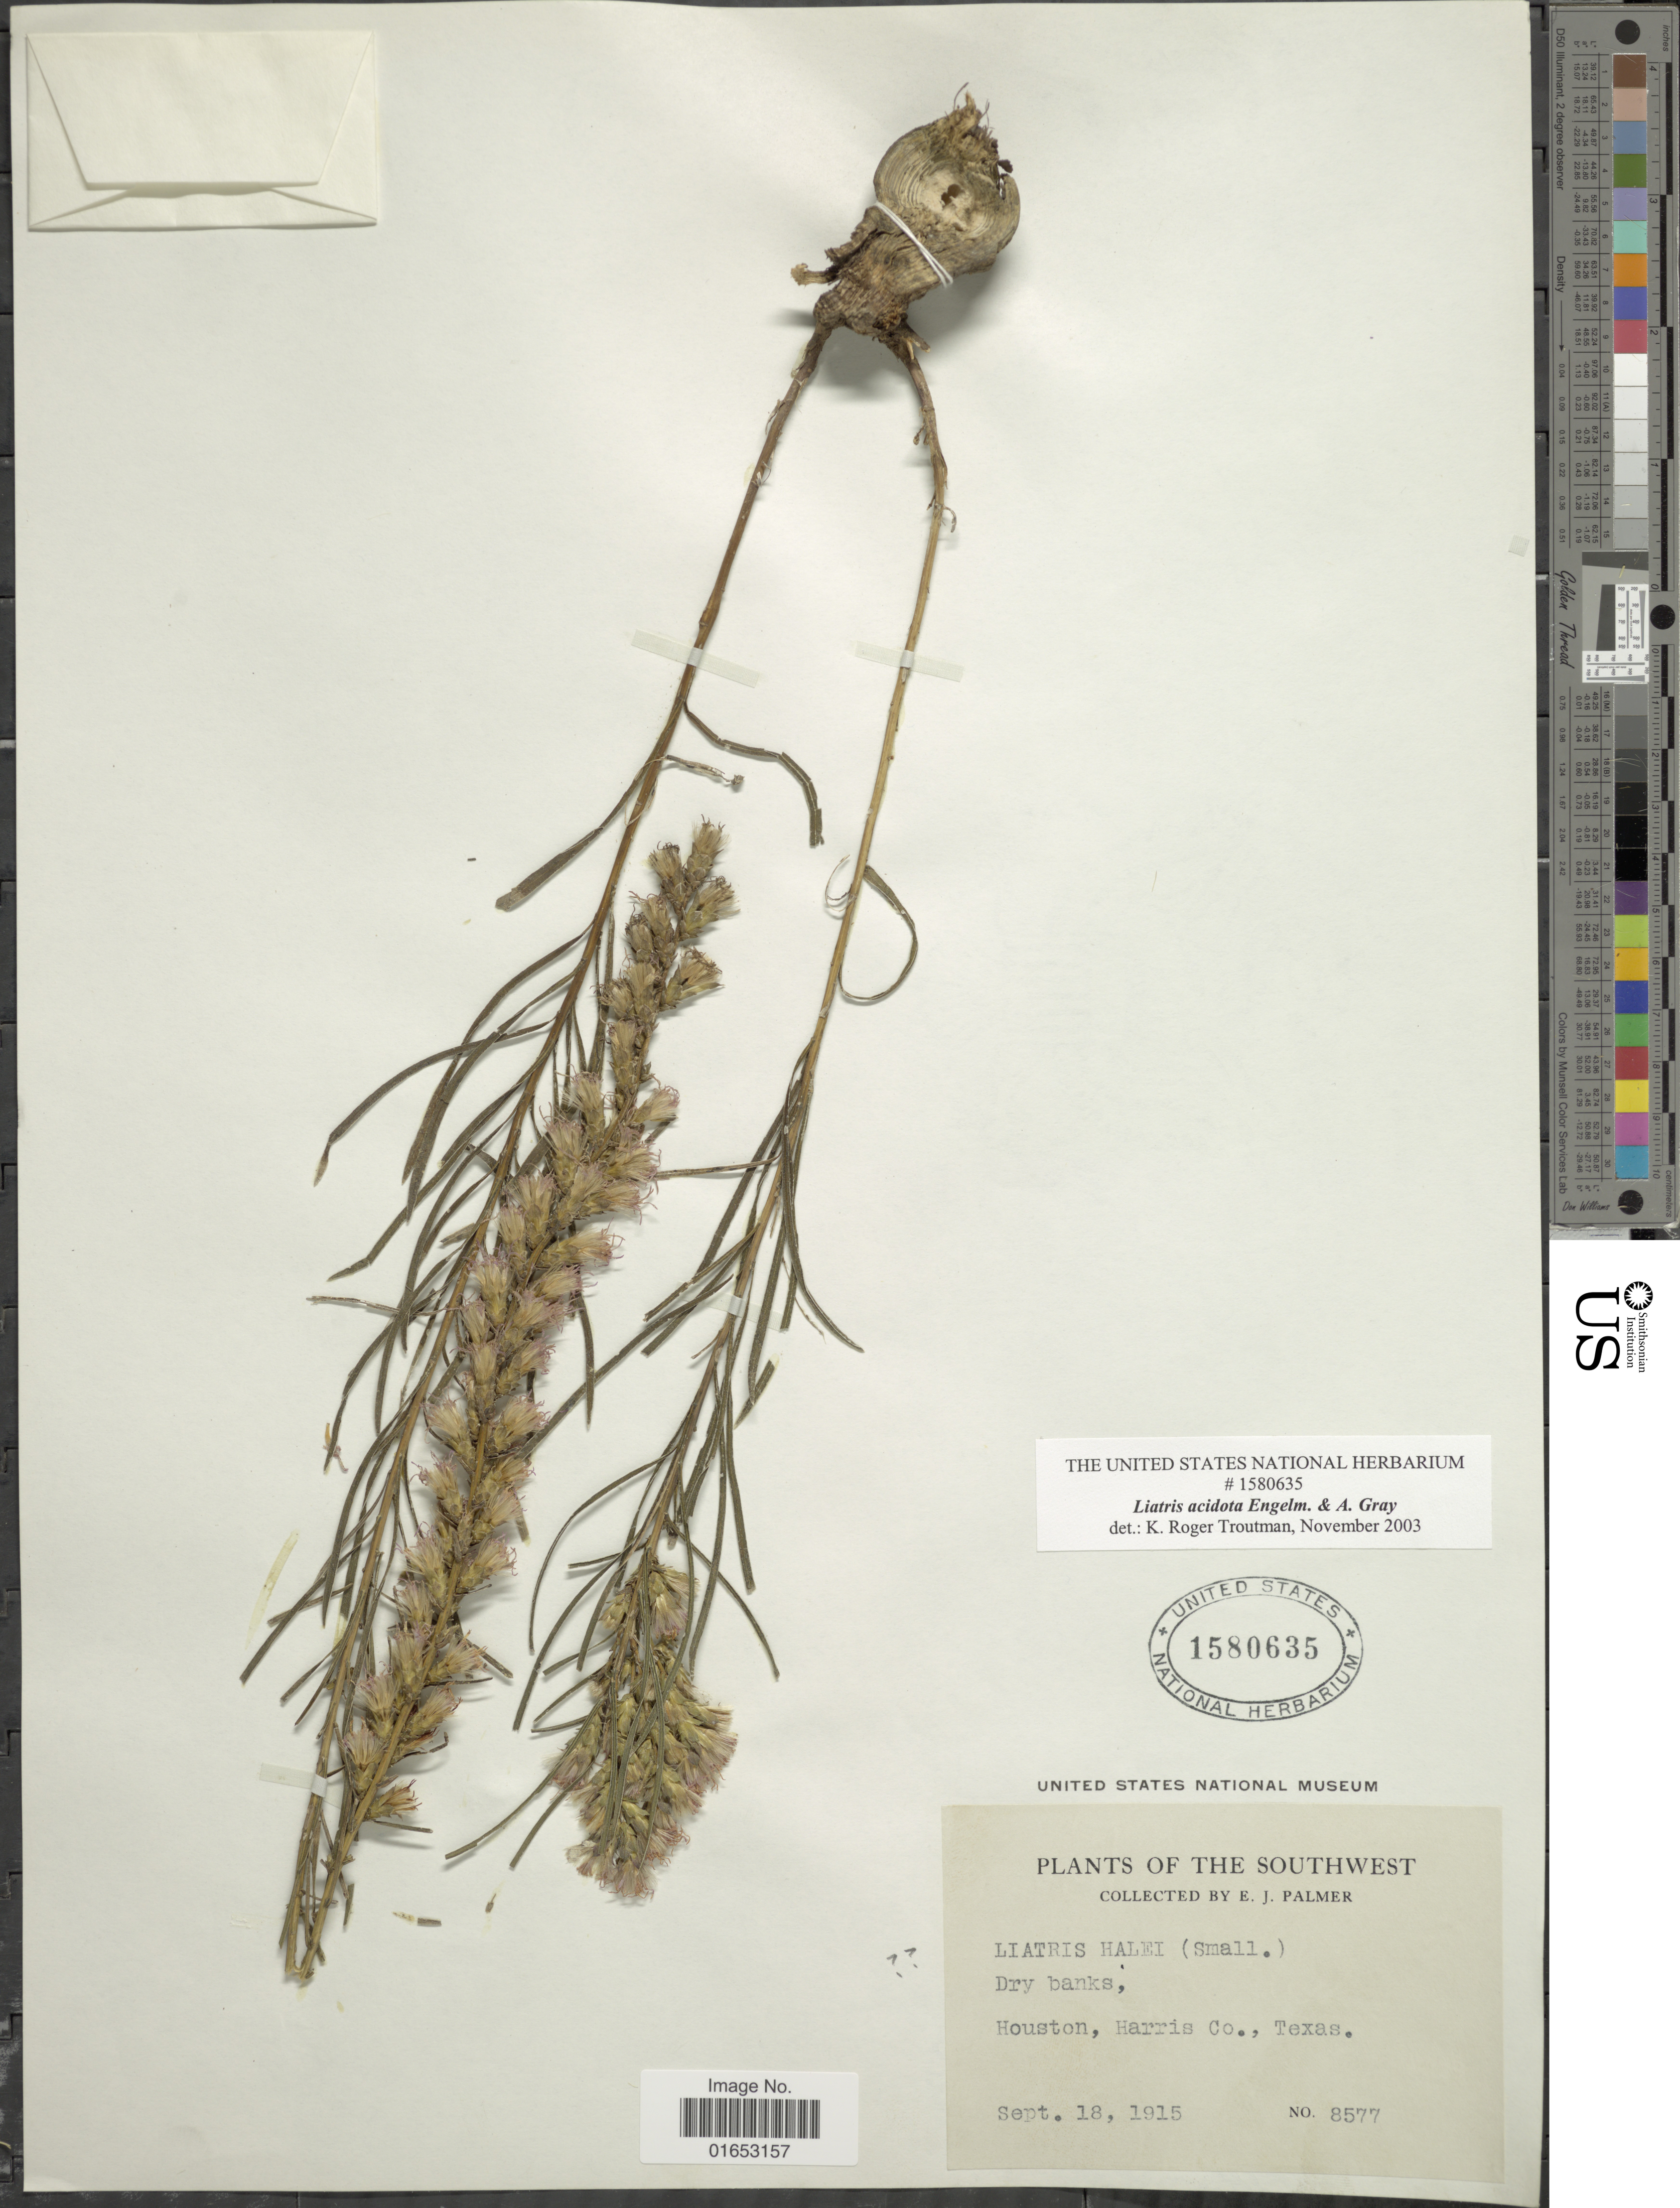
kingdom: Plantae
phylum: Tracheophyta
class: Magnoliopsida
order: Asterales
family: Asteraceae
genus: Liatris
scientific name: Liatris acidota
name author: Engelm. & A. Gray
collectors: E. J. Palmer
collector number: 8577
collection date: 1915-09-18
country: United States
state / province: Texas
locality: The Southwest, Houston, Harris Co.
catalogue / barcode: US 1580635